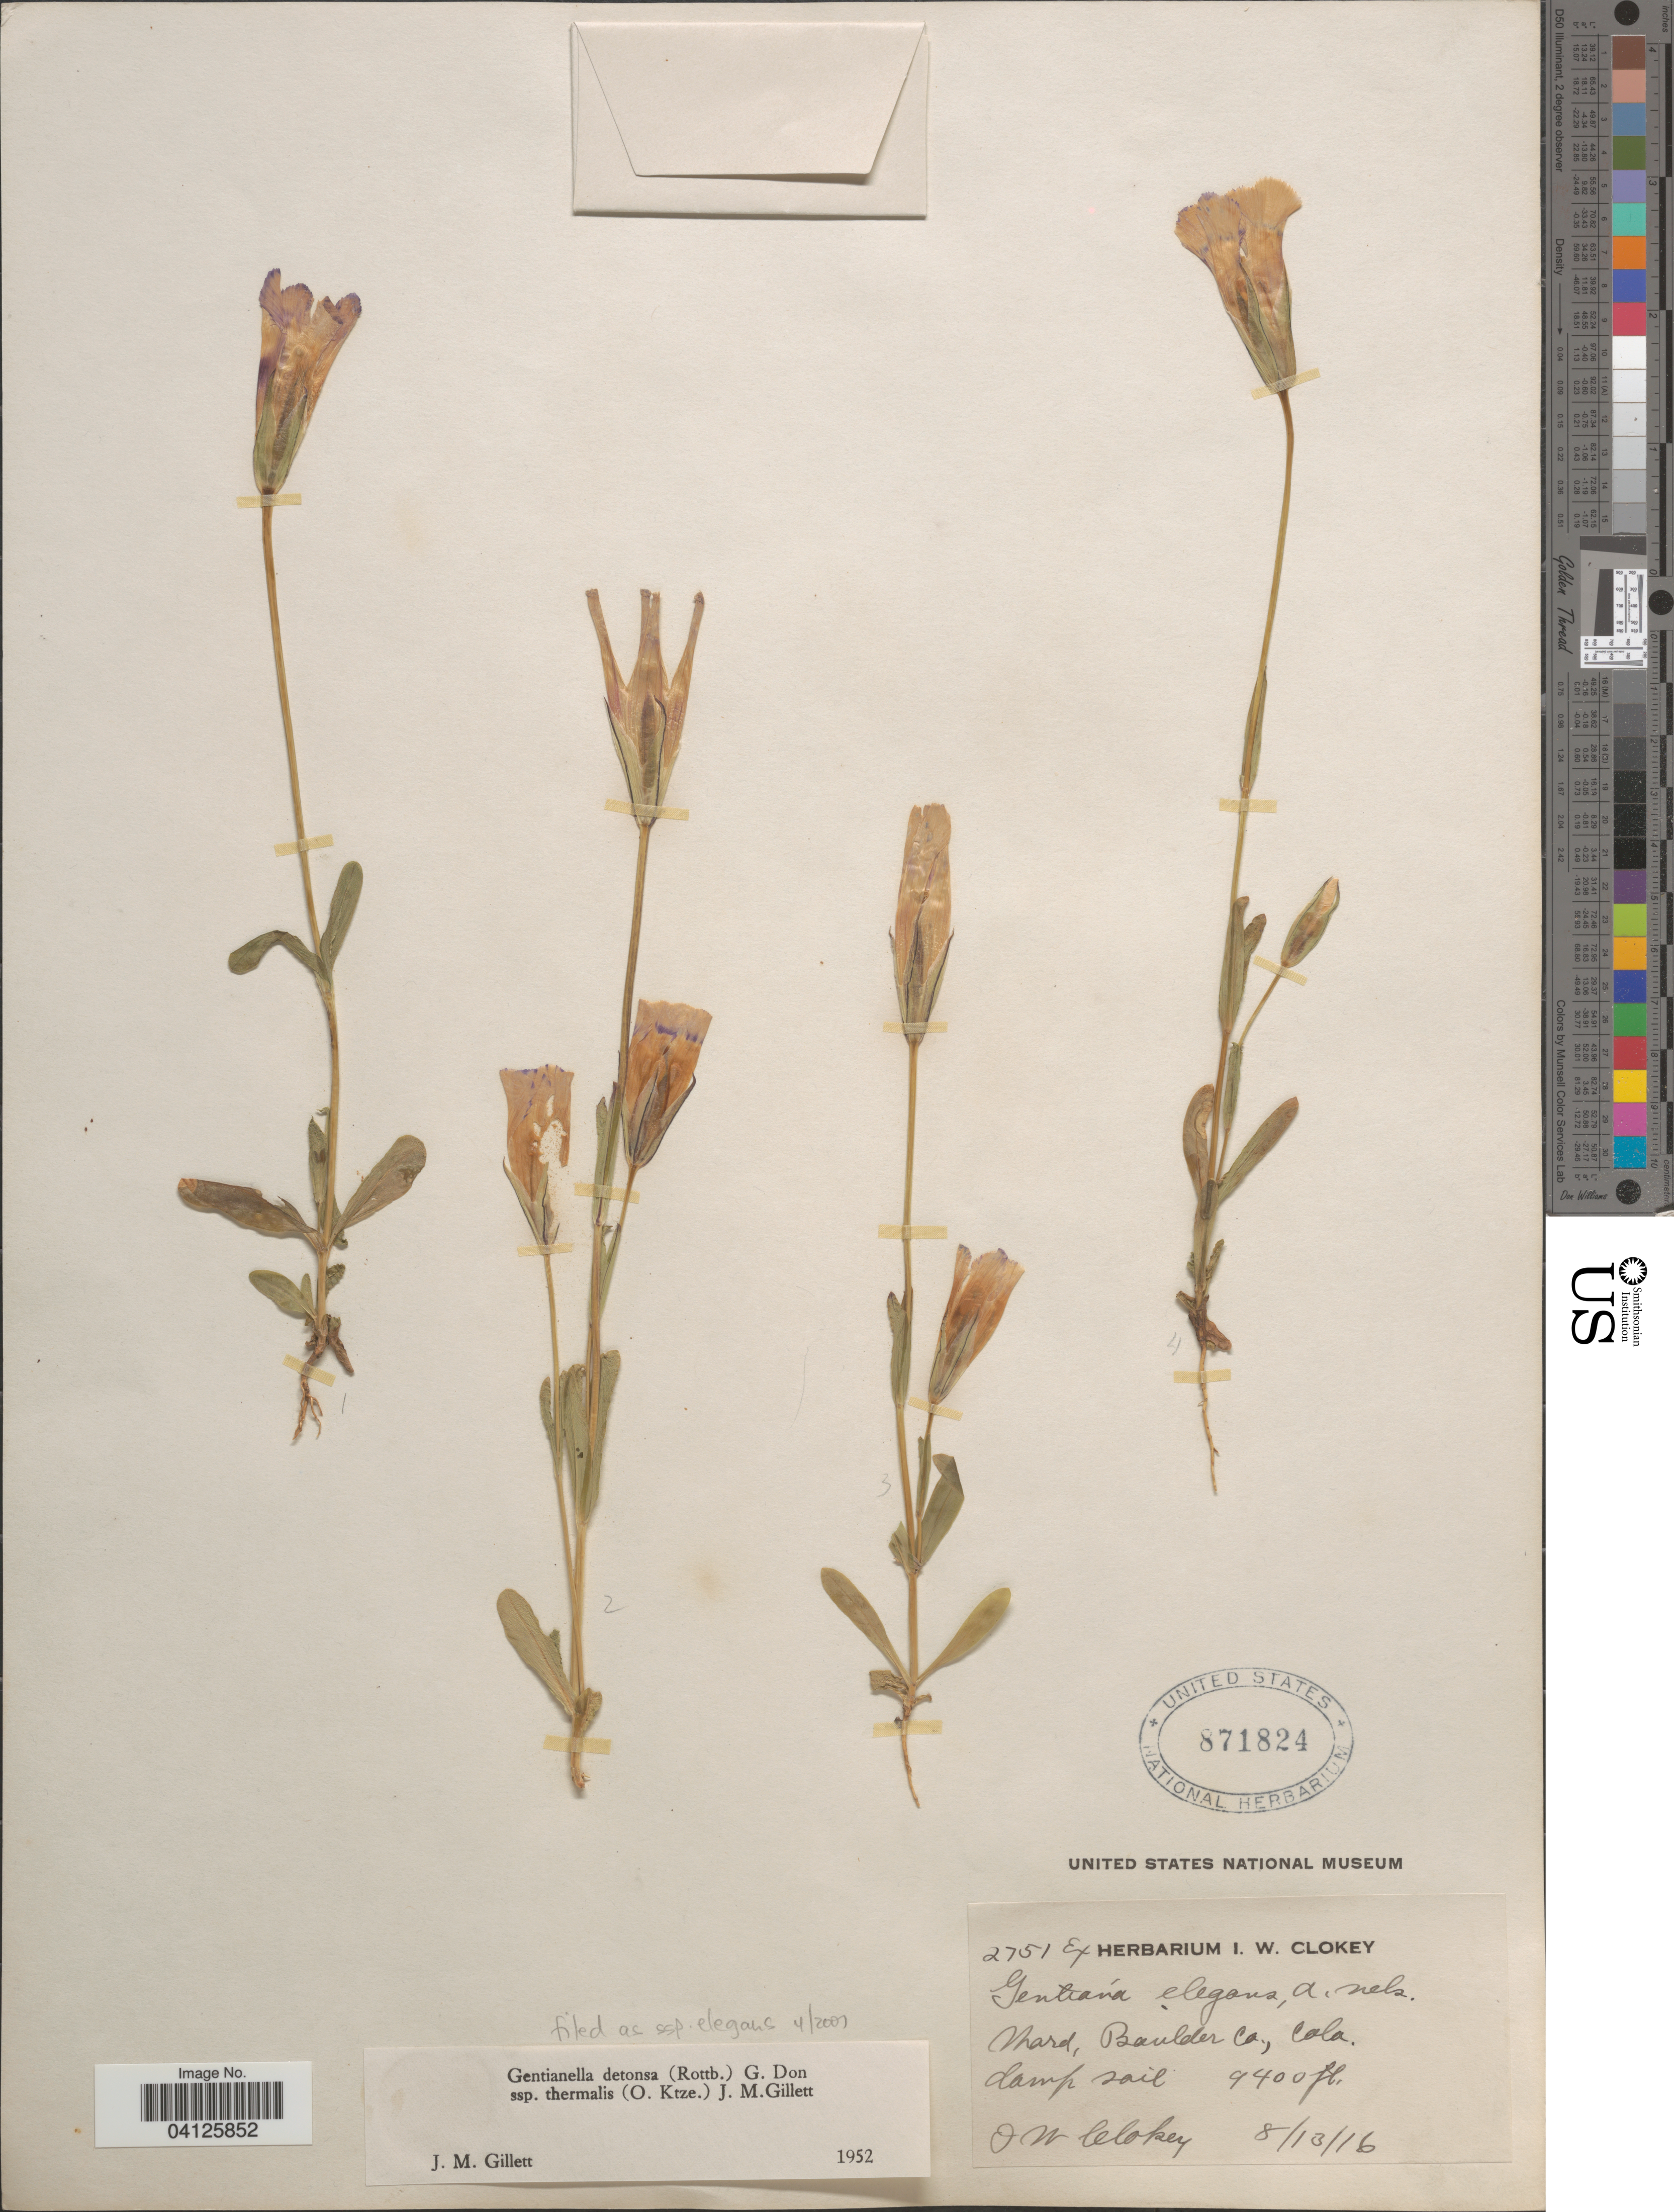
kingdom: Plantae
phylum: Tracheophyta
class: Magnoliopsida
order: Gentianales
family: Gentianaceae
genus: Gentianella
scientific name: Gentianella detonsa subsp. elegans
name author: (A. Gray) J.M. Gillett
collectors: I. W. Clokey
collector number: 2751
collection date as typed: Transcribed d/m/y: 13/8/16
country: United States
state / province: Colorado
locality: Ward, Boulder Co.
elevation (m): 2865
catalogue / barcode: US 871824